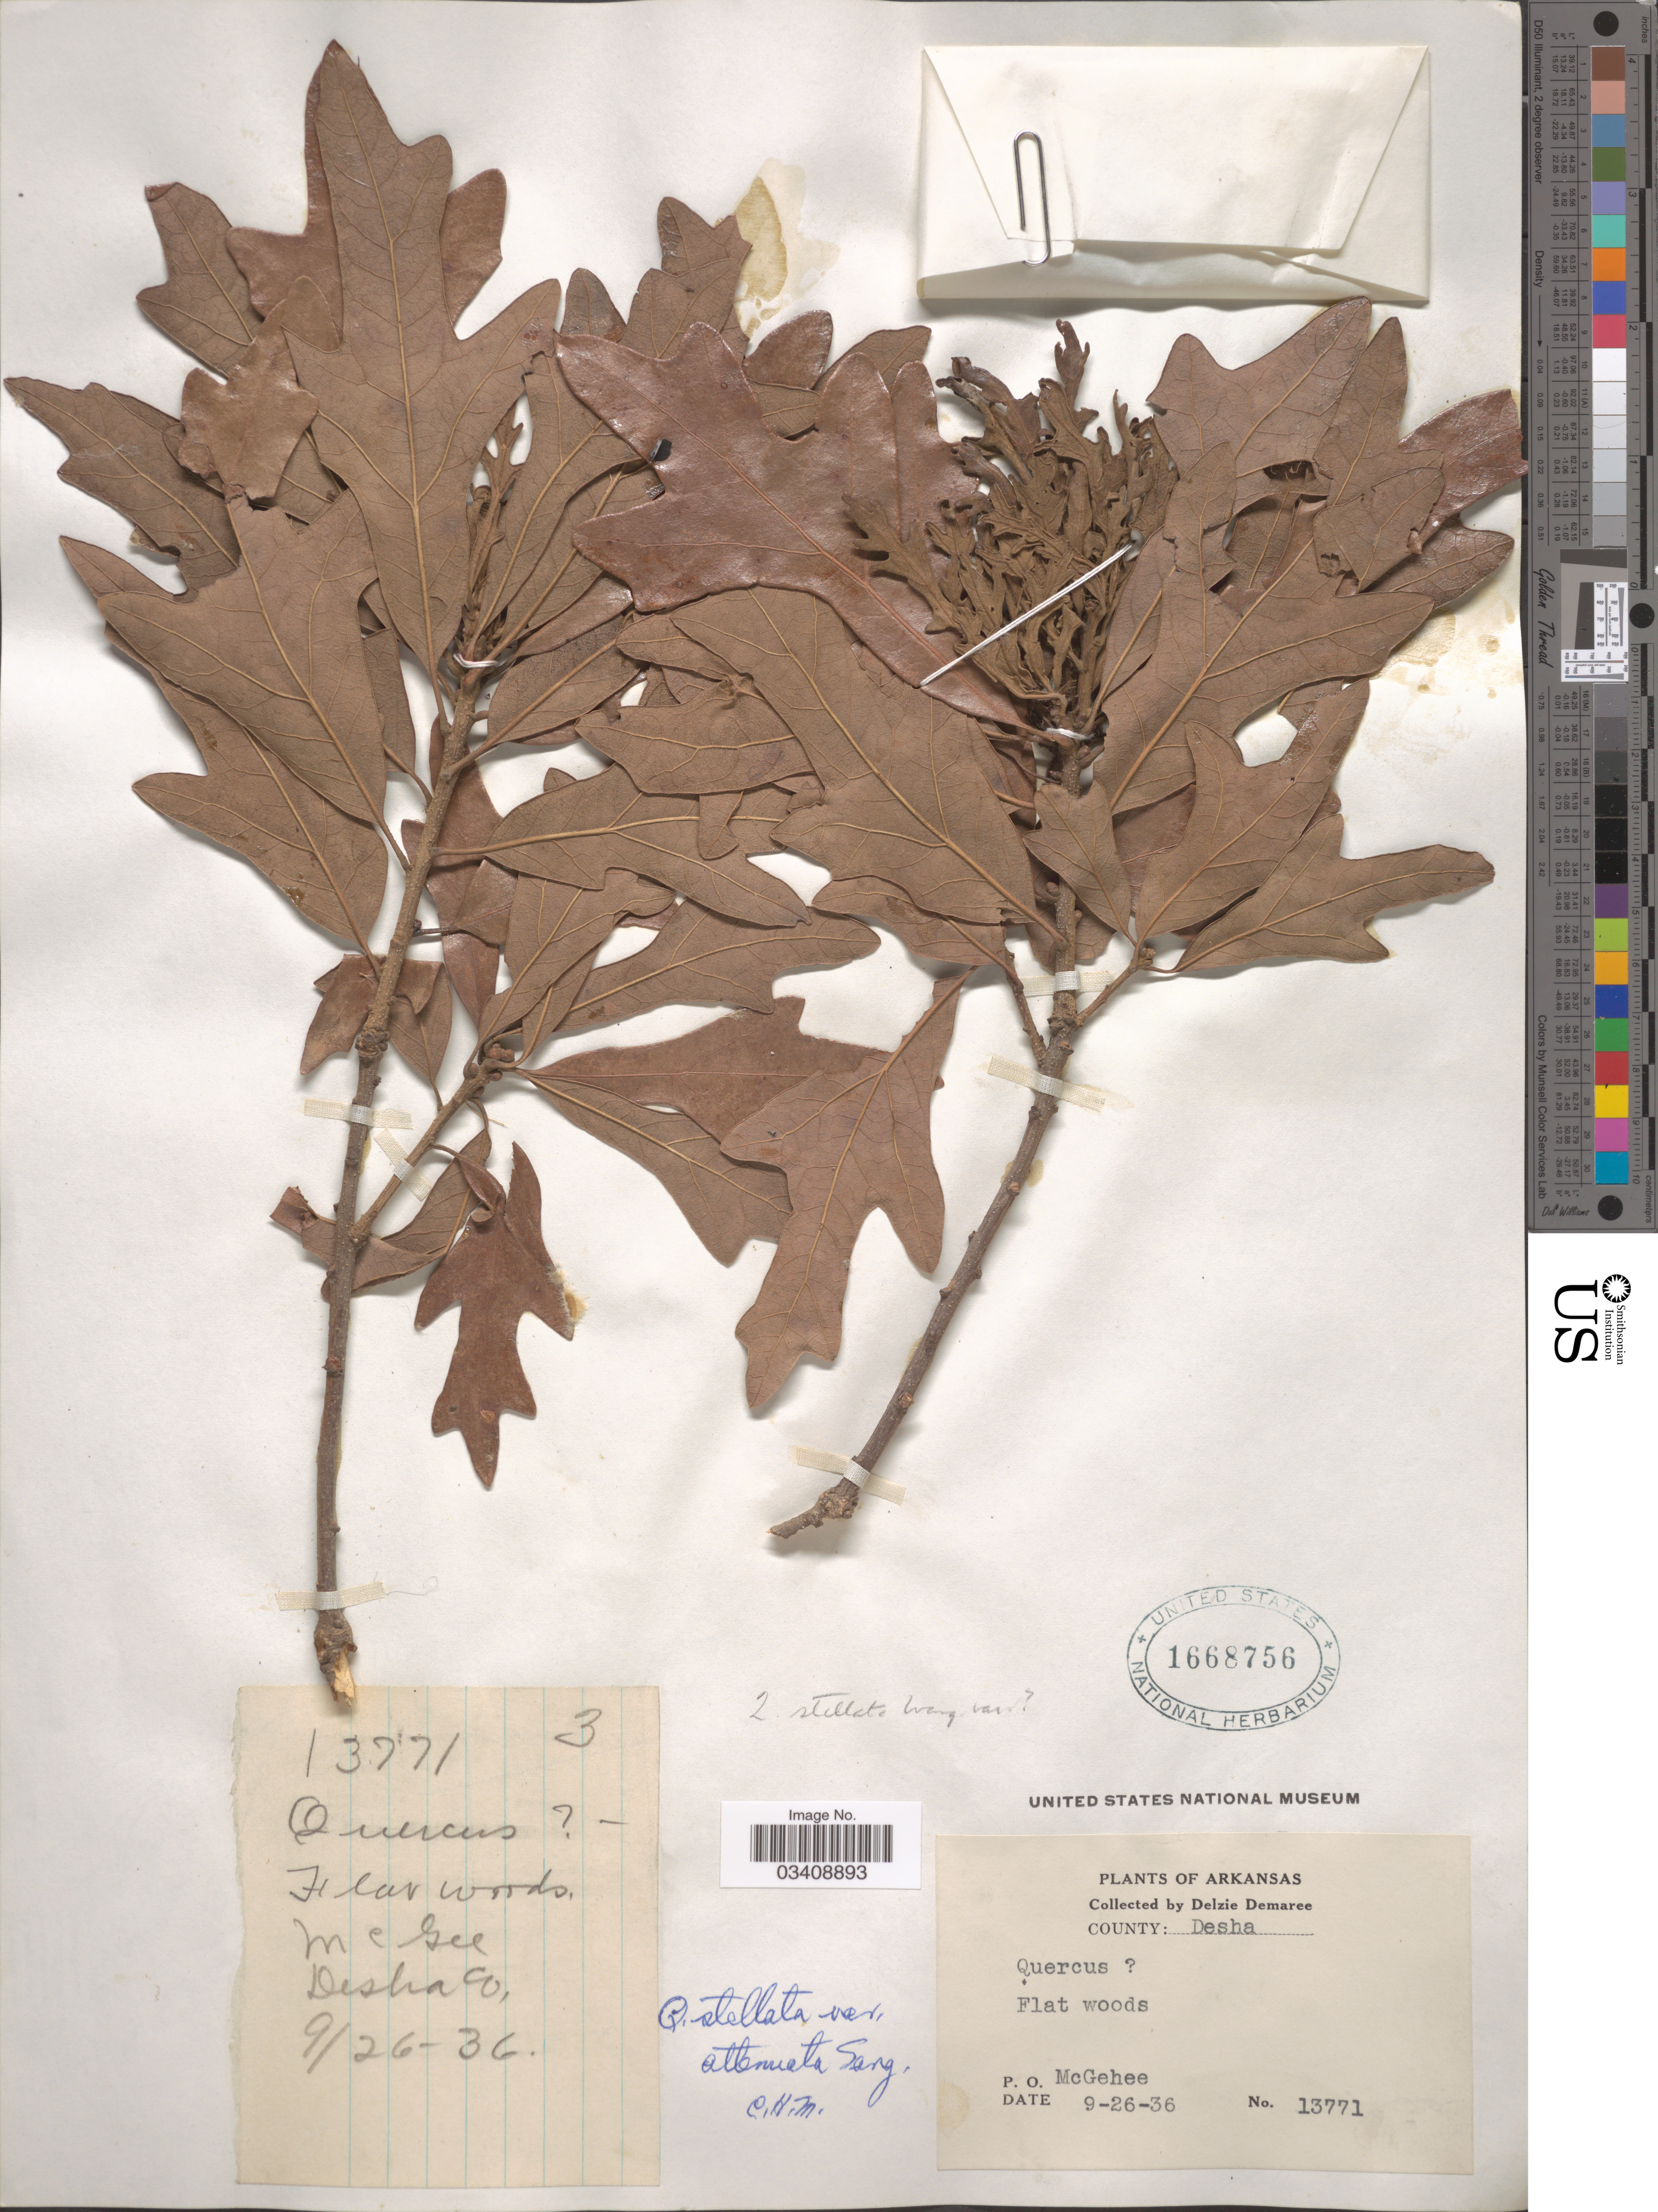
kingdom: Plantae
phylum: Tracheophyta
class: Magnoliopsida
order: Fagales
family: Fagaceae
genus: Quercus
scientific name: Quercus stellata var. attenuata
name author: Sarg.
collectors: D. Demaree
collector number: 13771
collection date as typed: Transcribed d/m/y: 26/9/36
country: United States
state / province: Arkansas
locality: County: Desha. P.O. McGehee.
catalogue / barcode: US 1668756